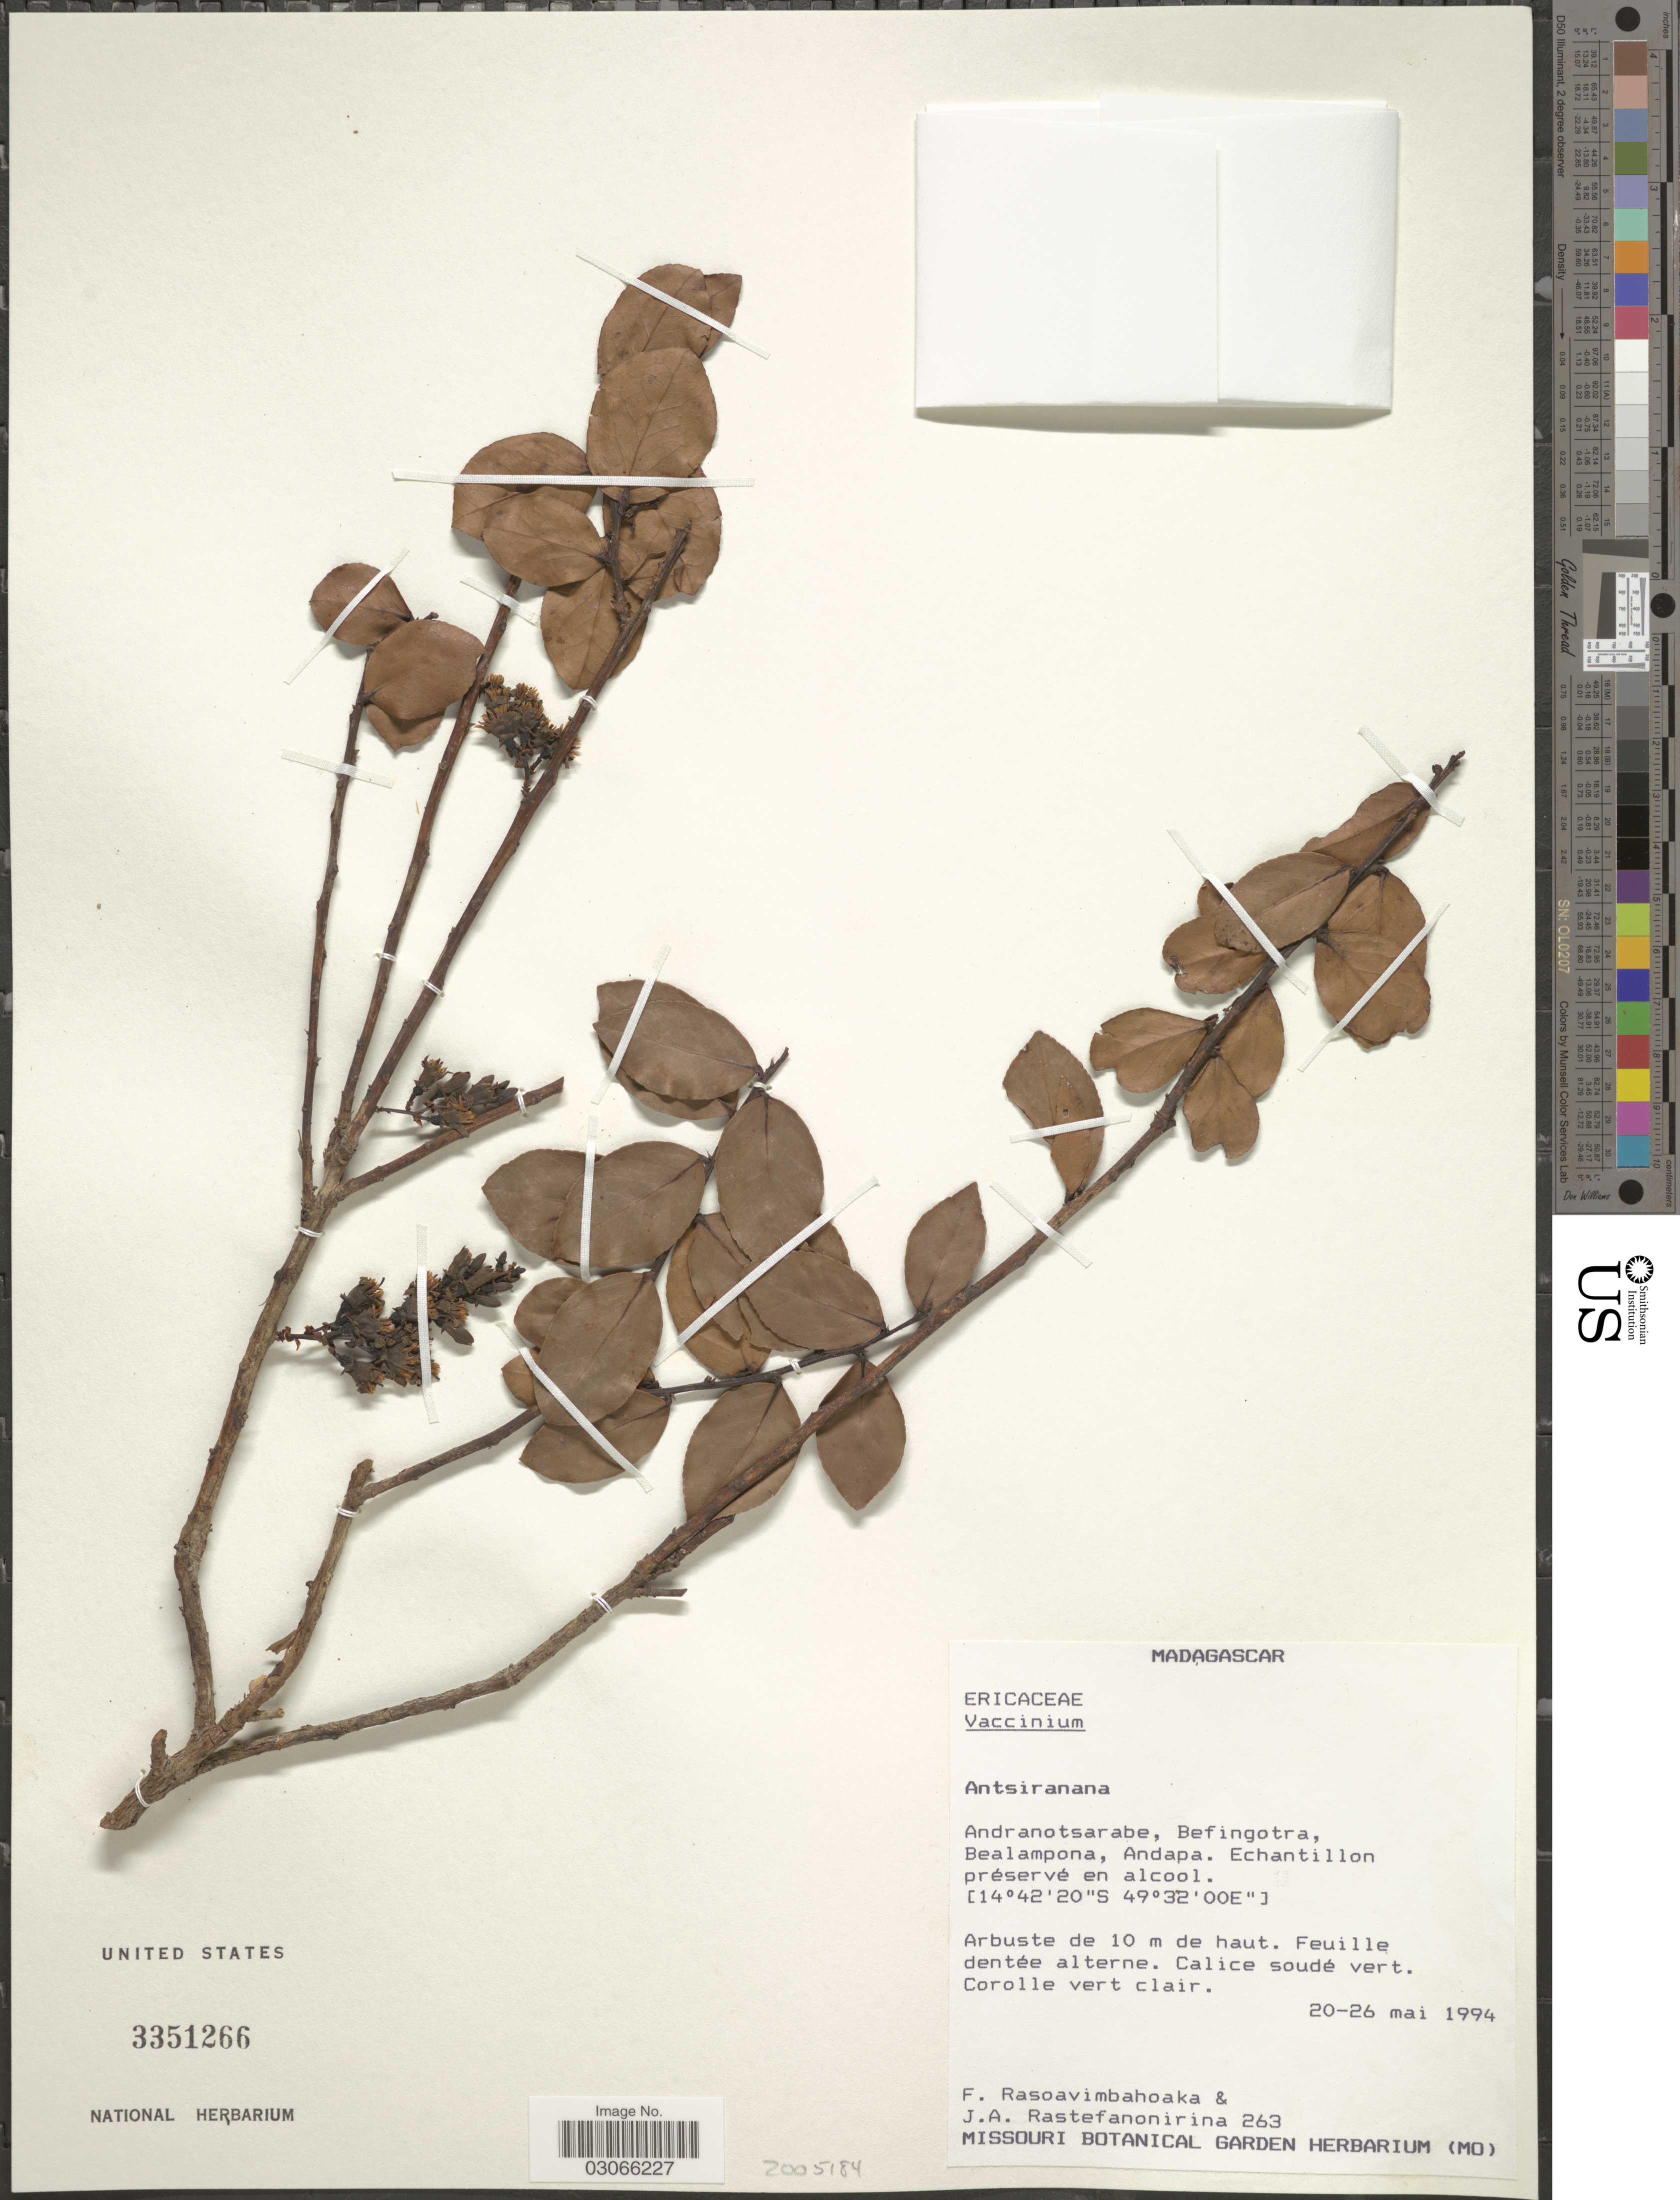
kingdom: Plantae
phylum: Tracheophyta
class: Magnoliopsida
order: Ericales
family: Ericaceae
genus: Vaccinium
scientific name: Vaccinium sp.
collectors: F. Rasoavimbahoaka & J. Rastefanonirina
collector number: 263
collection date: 1994-05-20/1994-05-26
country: Madagascar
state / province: Sava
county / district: Andapa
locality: Andranotsarabe, Befingotra, Bealampona, Andapa.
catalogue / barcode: US 3351266